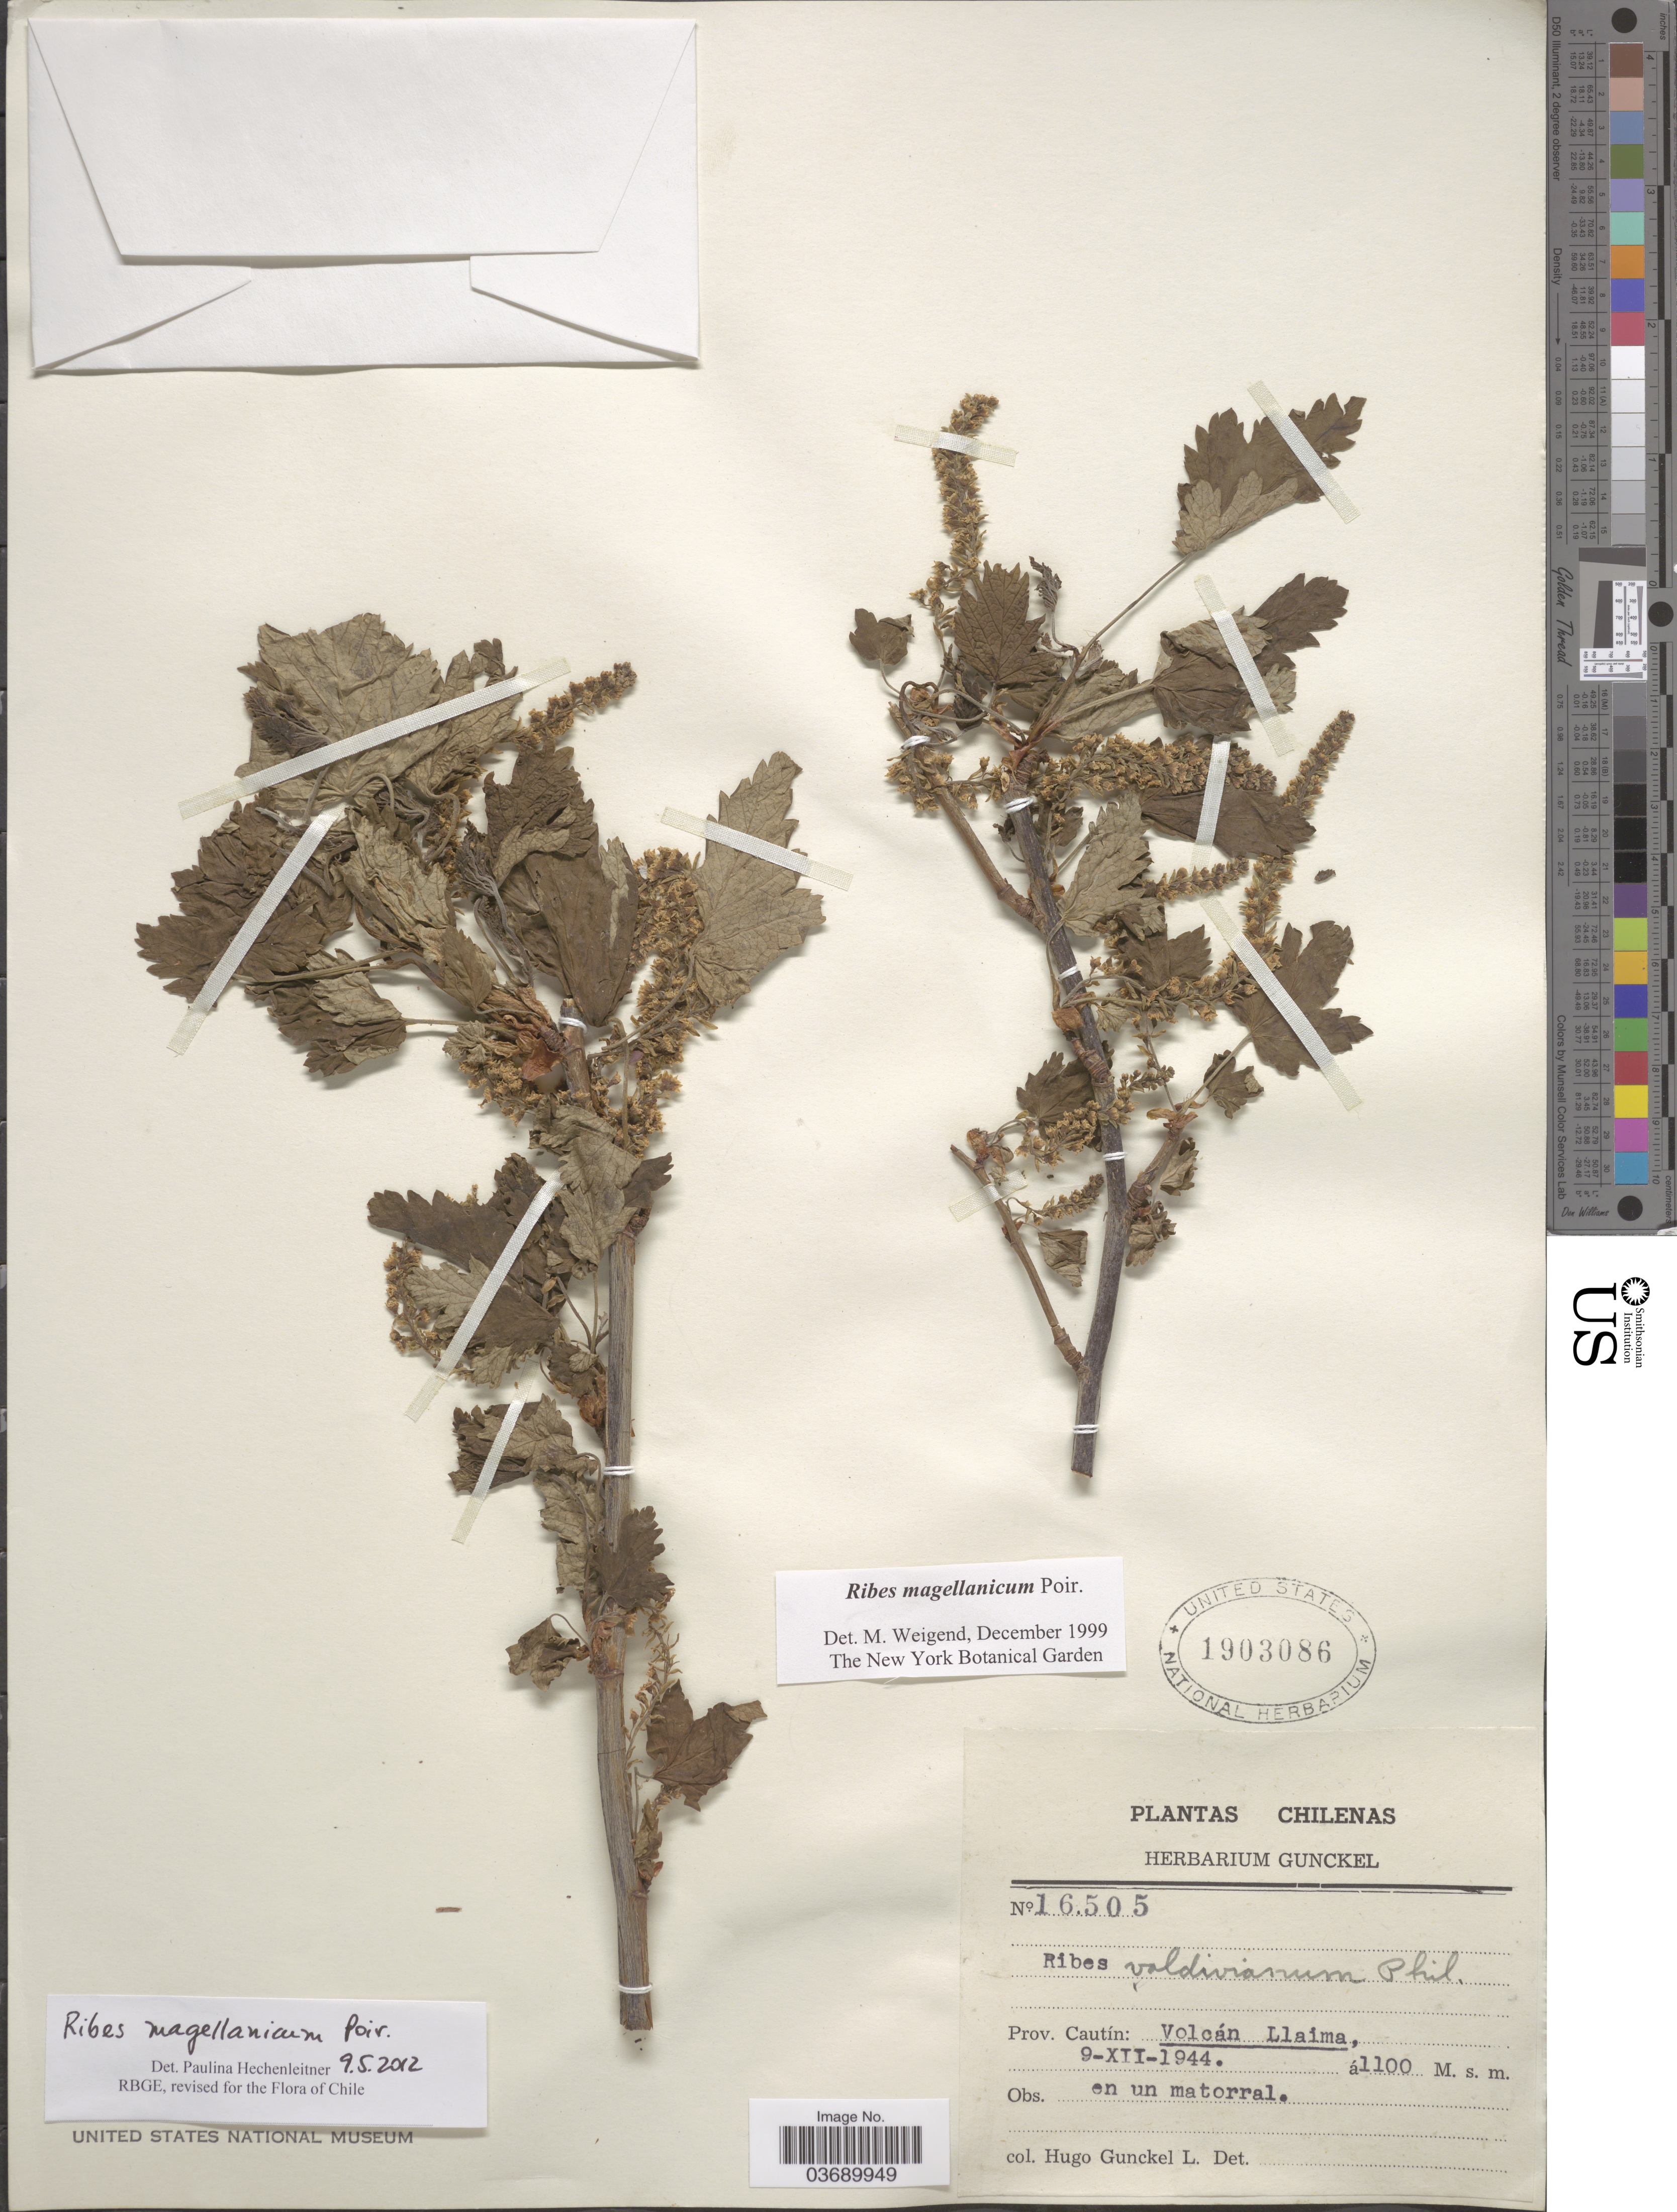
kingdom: Plantae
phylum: Tracheophyta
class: Magnoliopsida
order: Saxifragales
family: Grossulariaceae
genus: Ribes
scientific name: Ribes magellanicum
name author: Poir.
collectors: H. Gunckel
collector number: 16505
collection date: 1944-12-09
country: Chile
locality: Prov. Cautín: Volcán Llaima.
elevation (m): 1100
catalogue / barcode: US 1903086